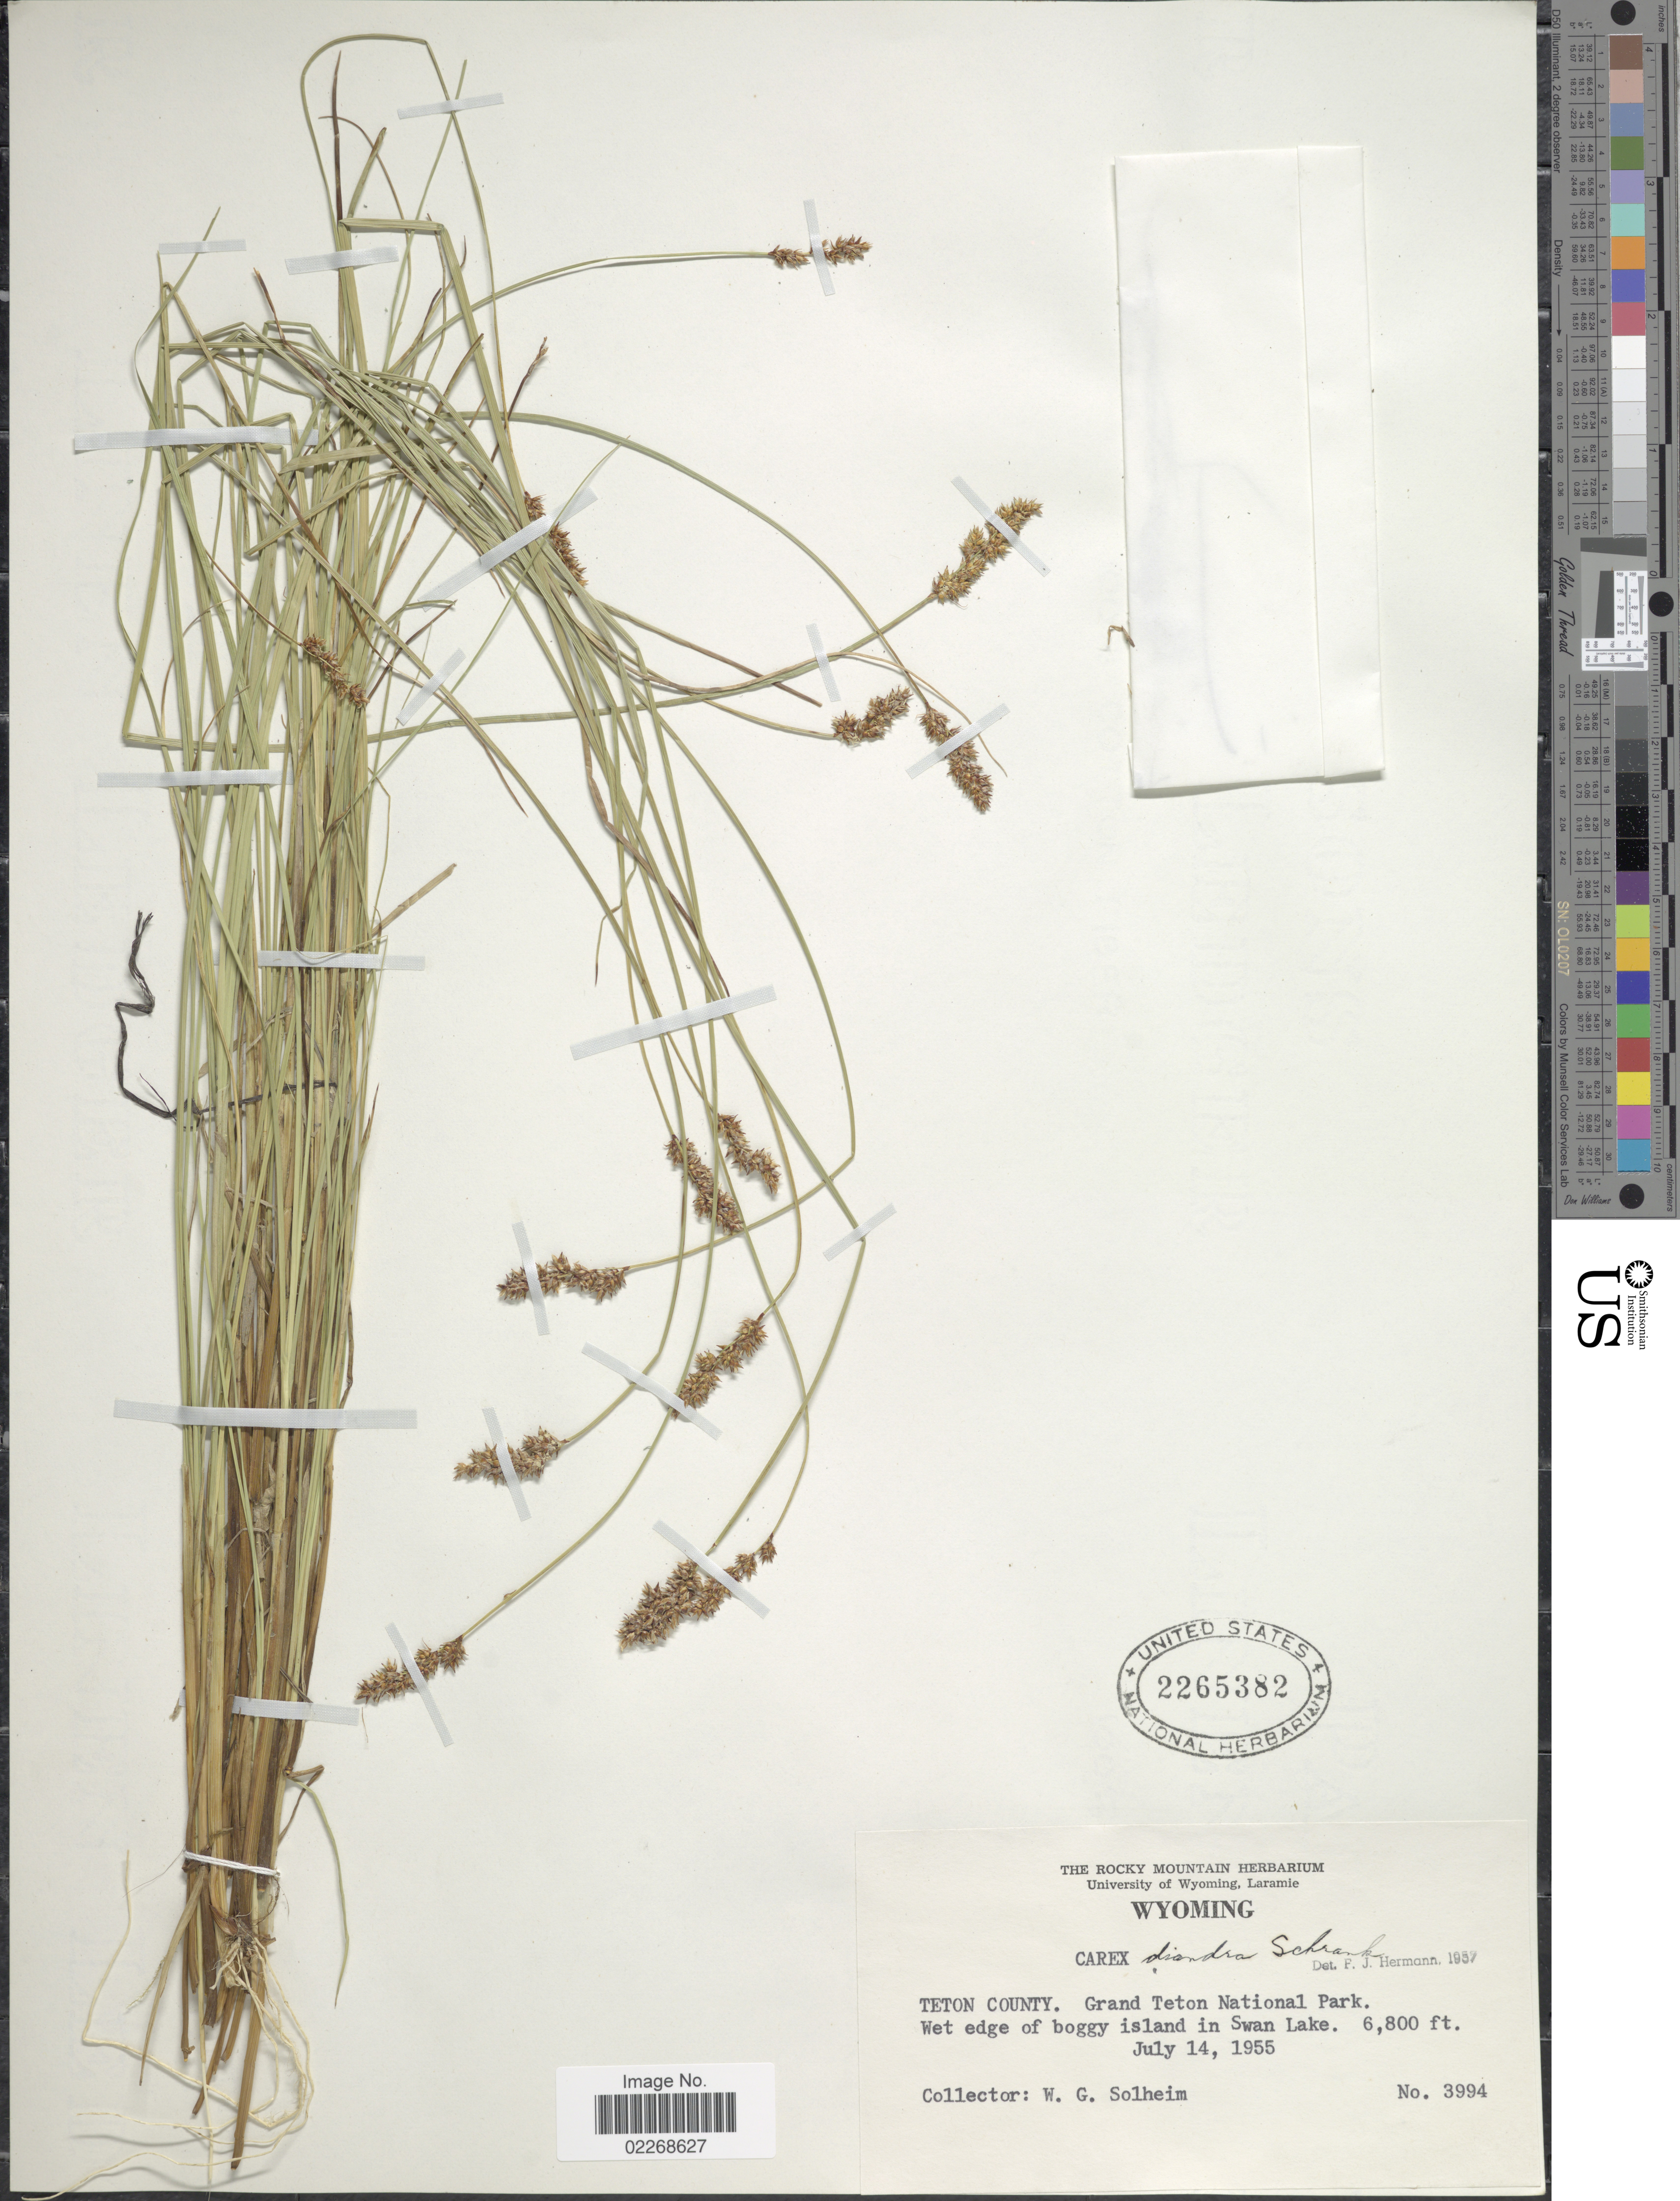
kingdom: Plantae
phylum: Tracheophyta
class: Liliopsida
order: Poales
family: Cyperaceae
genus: Carex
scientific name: Carex diandra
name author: Schrank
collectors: W. Solheim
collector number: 3994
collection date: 1955-07-14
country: United States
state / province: Wyoming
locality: Teton County, Grand Teton National Park, wet edge of boggy island in Swan Lake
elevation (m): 2073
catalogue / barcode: US 2265382